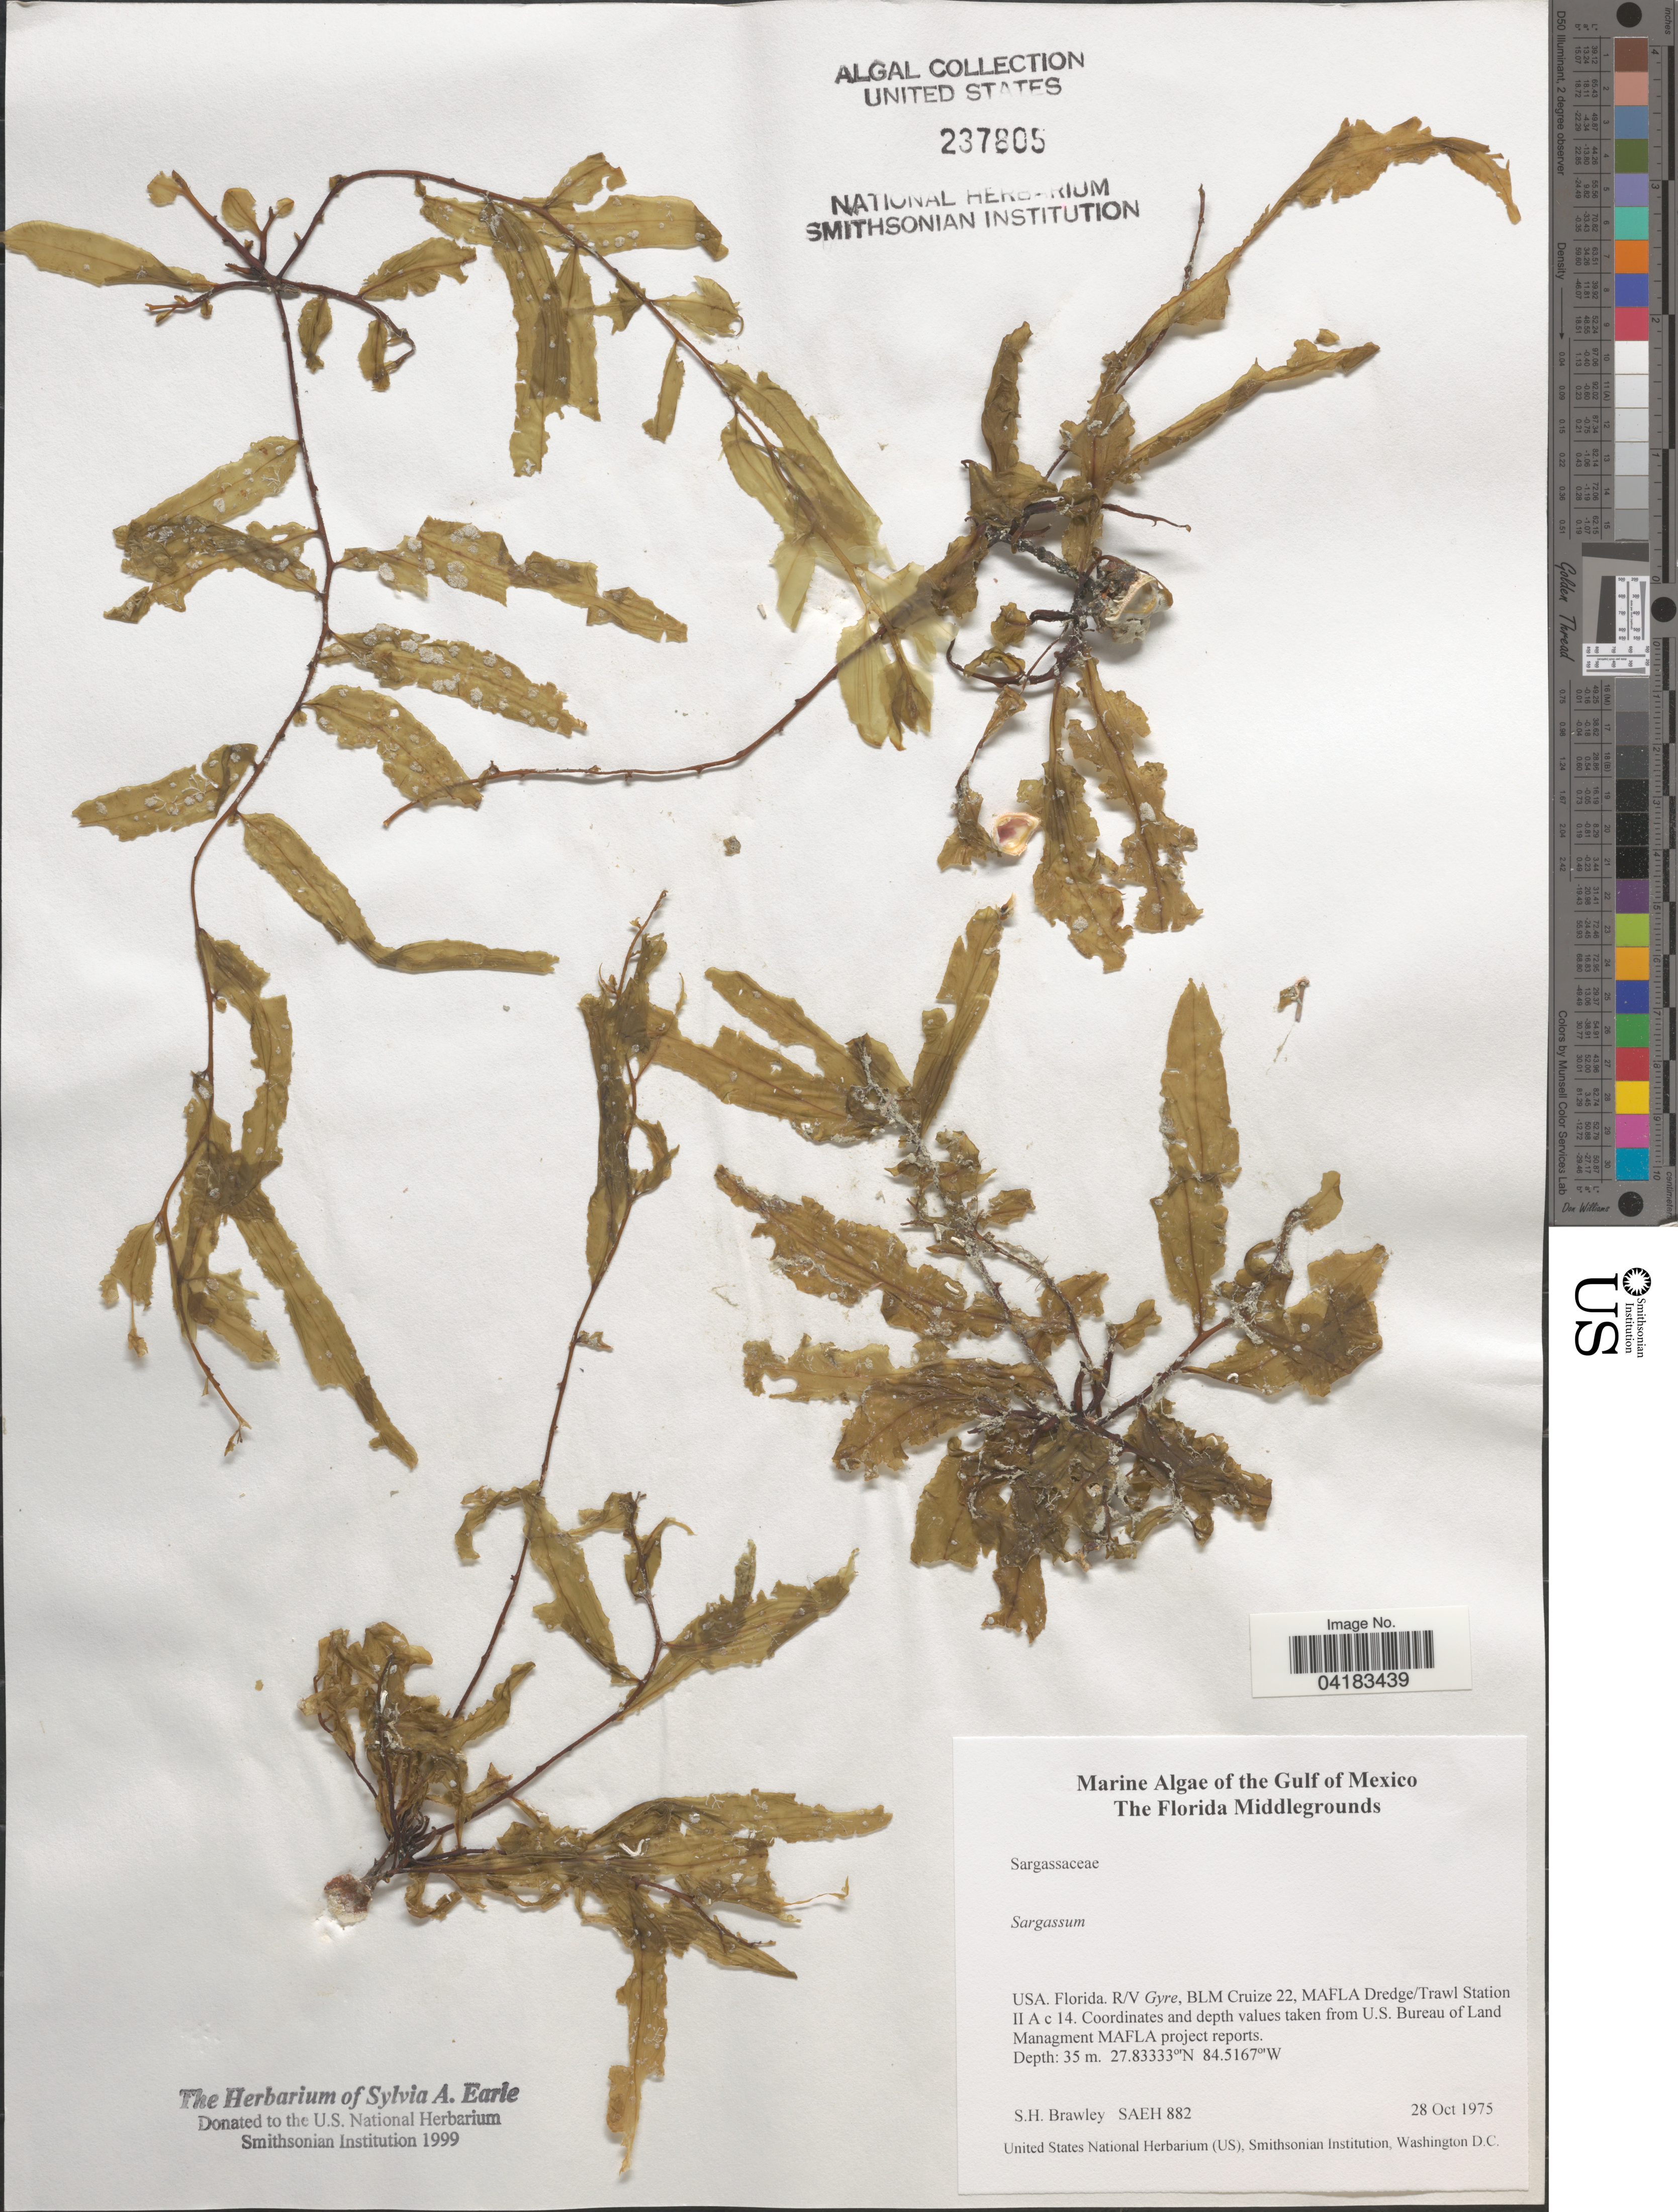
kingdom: Chromista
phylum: Ochrophyta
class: Phaeophyceae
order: Fucales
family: Sargassaceae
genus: Sargassum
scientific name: Sargassum sp.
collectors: S. Brawley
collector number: SAEH882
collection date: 1975-10-28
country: United States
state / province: Florida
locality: The Gulf of Mexico. The Florida Middlegrounds. R/V Gyre, BLM Cruize 22, MAFLA Dredge/Trawl Station II A c 14.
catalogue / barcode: US 237805